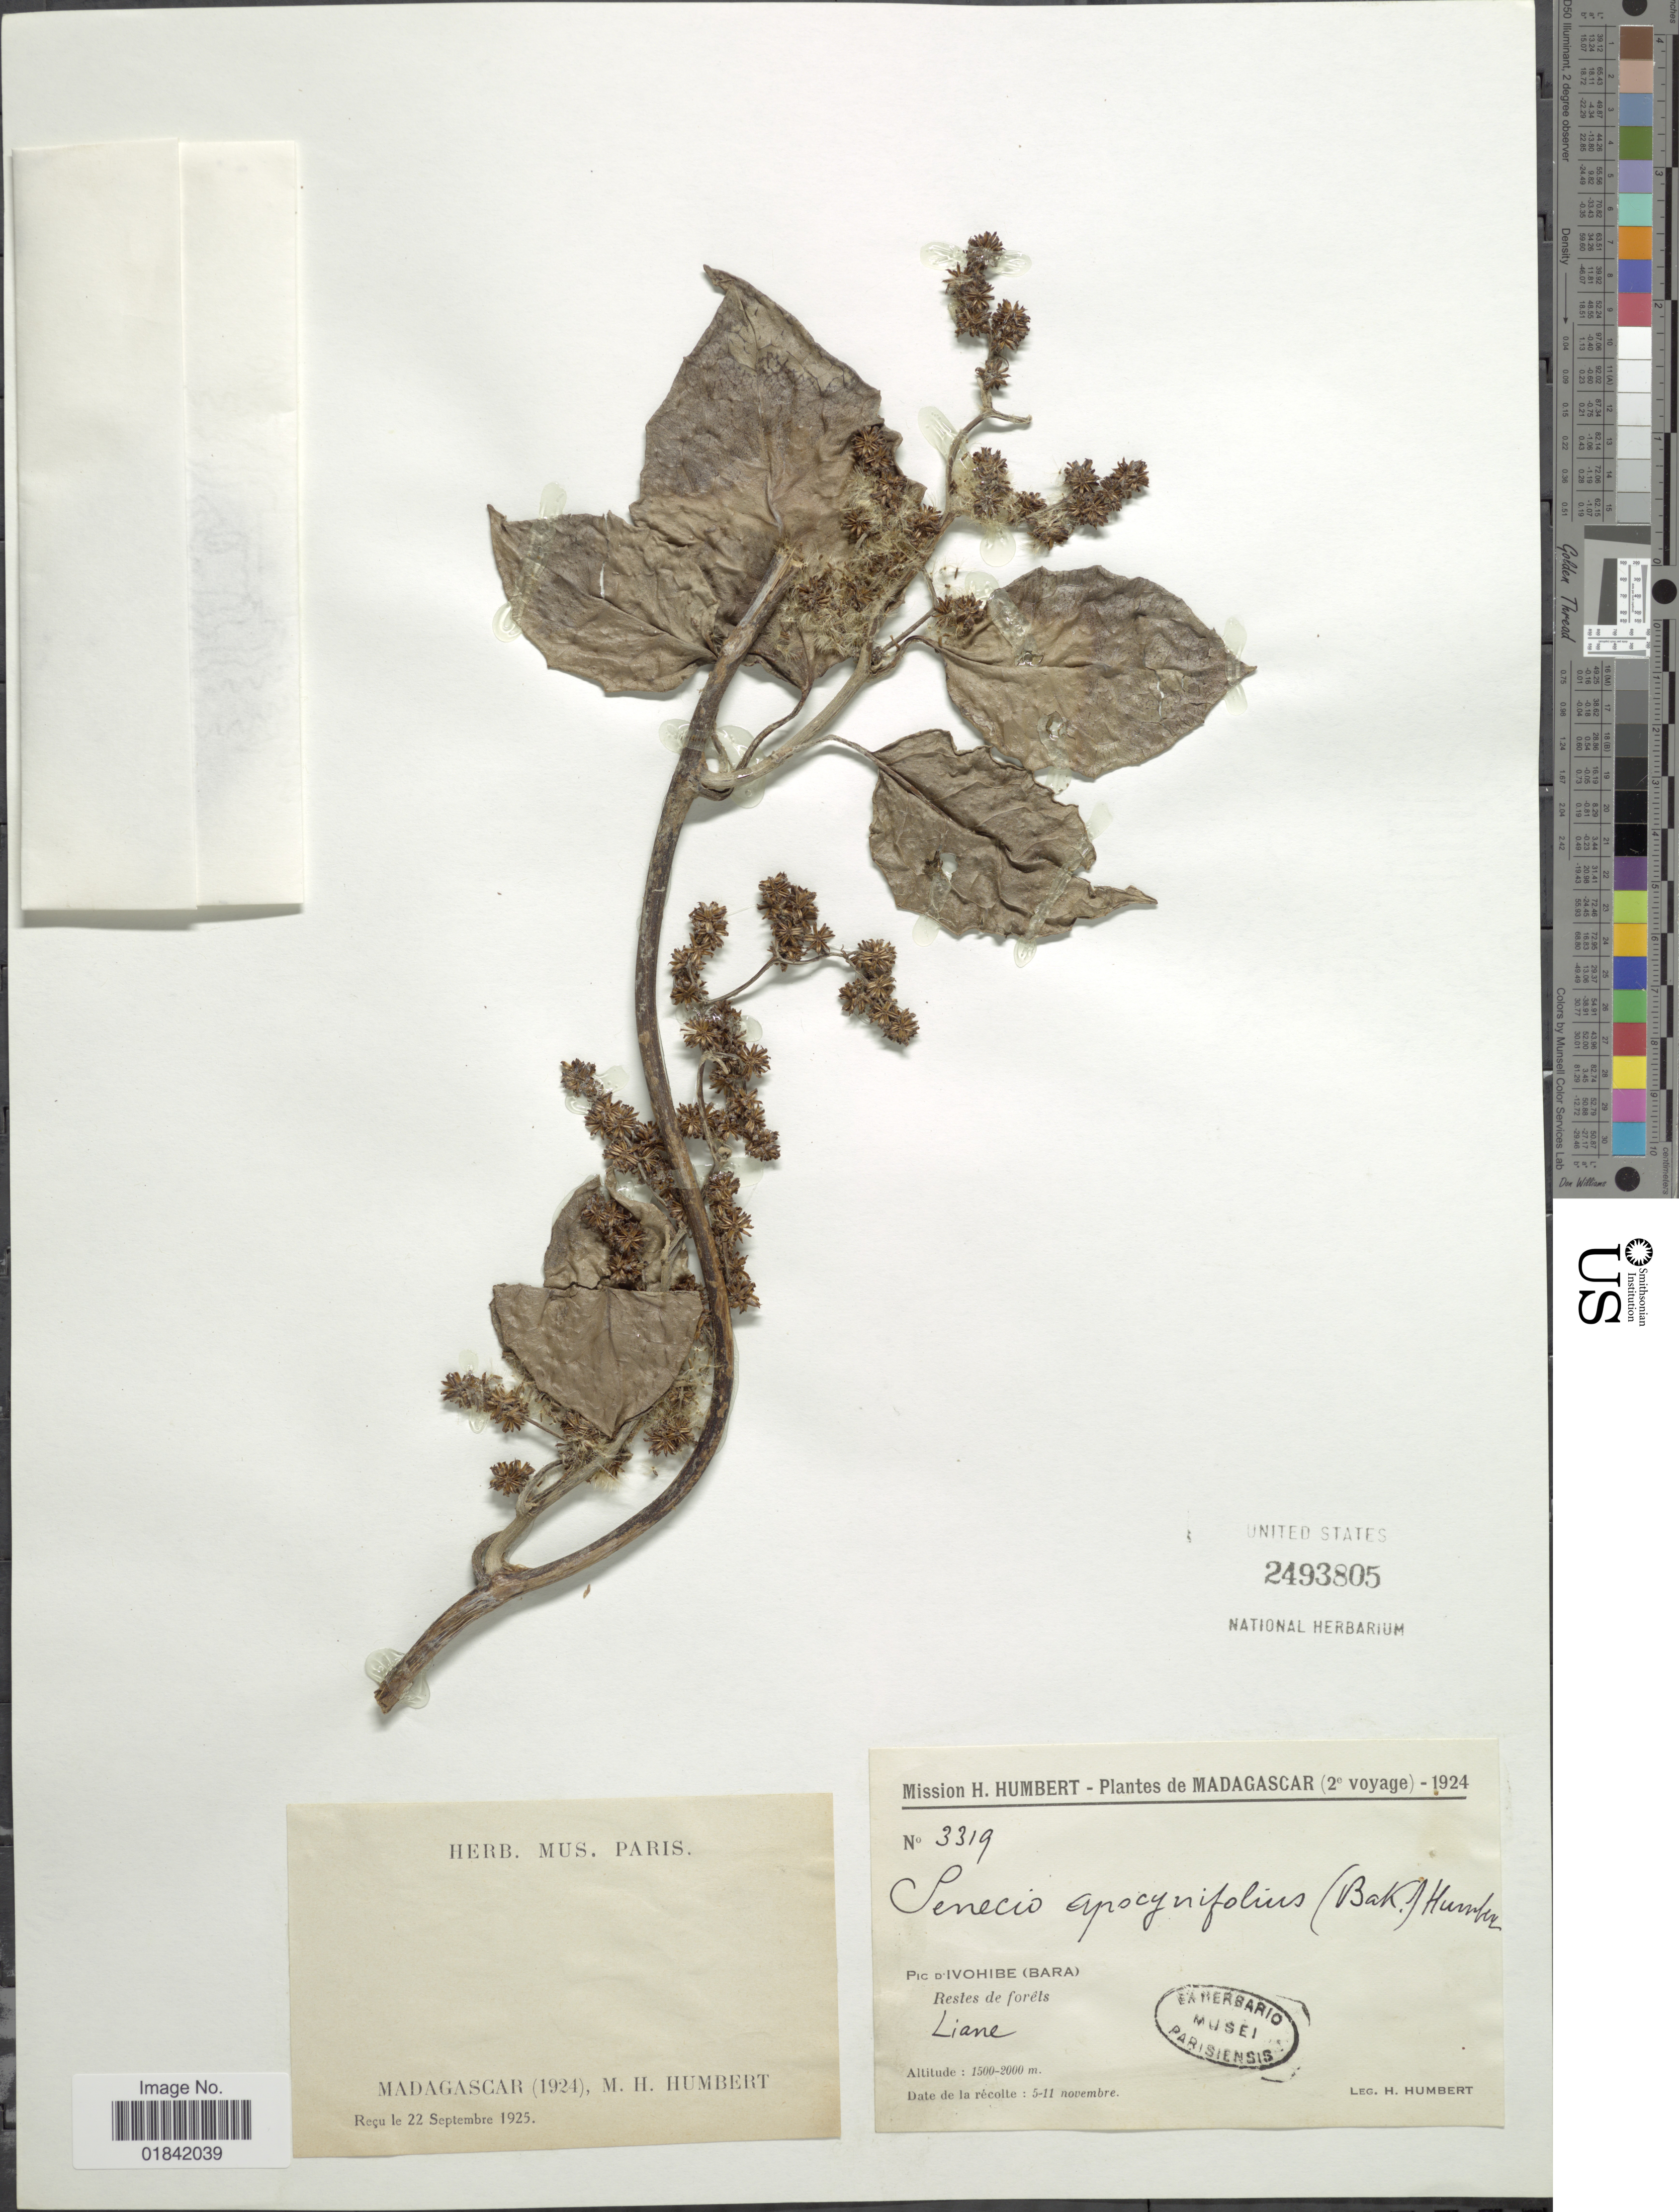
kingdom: Plantae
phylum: Tracheophyta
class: Magnoliopsida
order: Asterales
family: Asteraceae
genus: Senecio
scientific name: Senecio apocynifolius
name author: (Baker) Humb.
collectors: H. Humbert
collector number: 3319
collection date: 1925-09-22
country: Madagascar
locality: Pic. D'Ivohibe (Bara) Restes de forets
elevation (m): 1500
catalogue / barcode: US 2493805